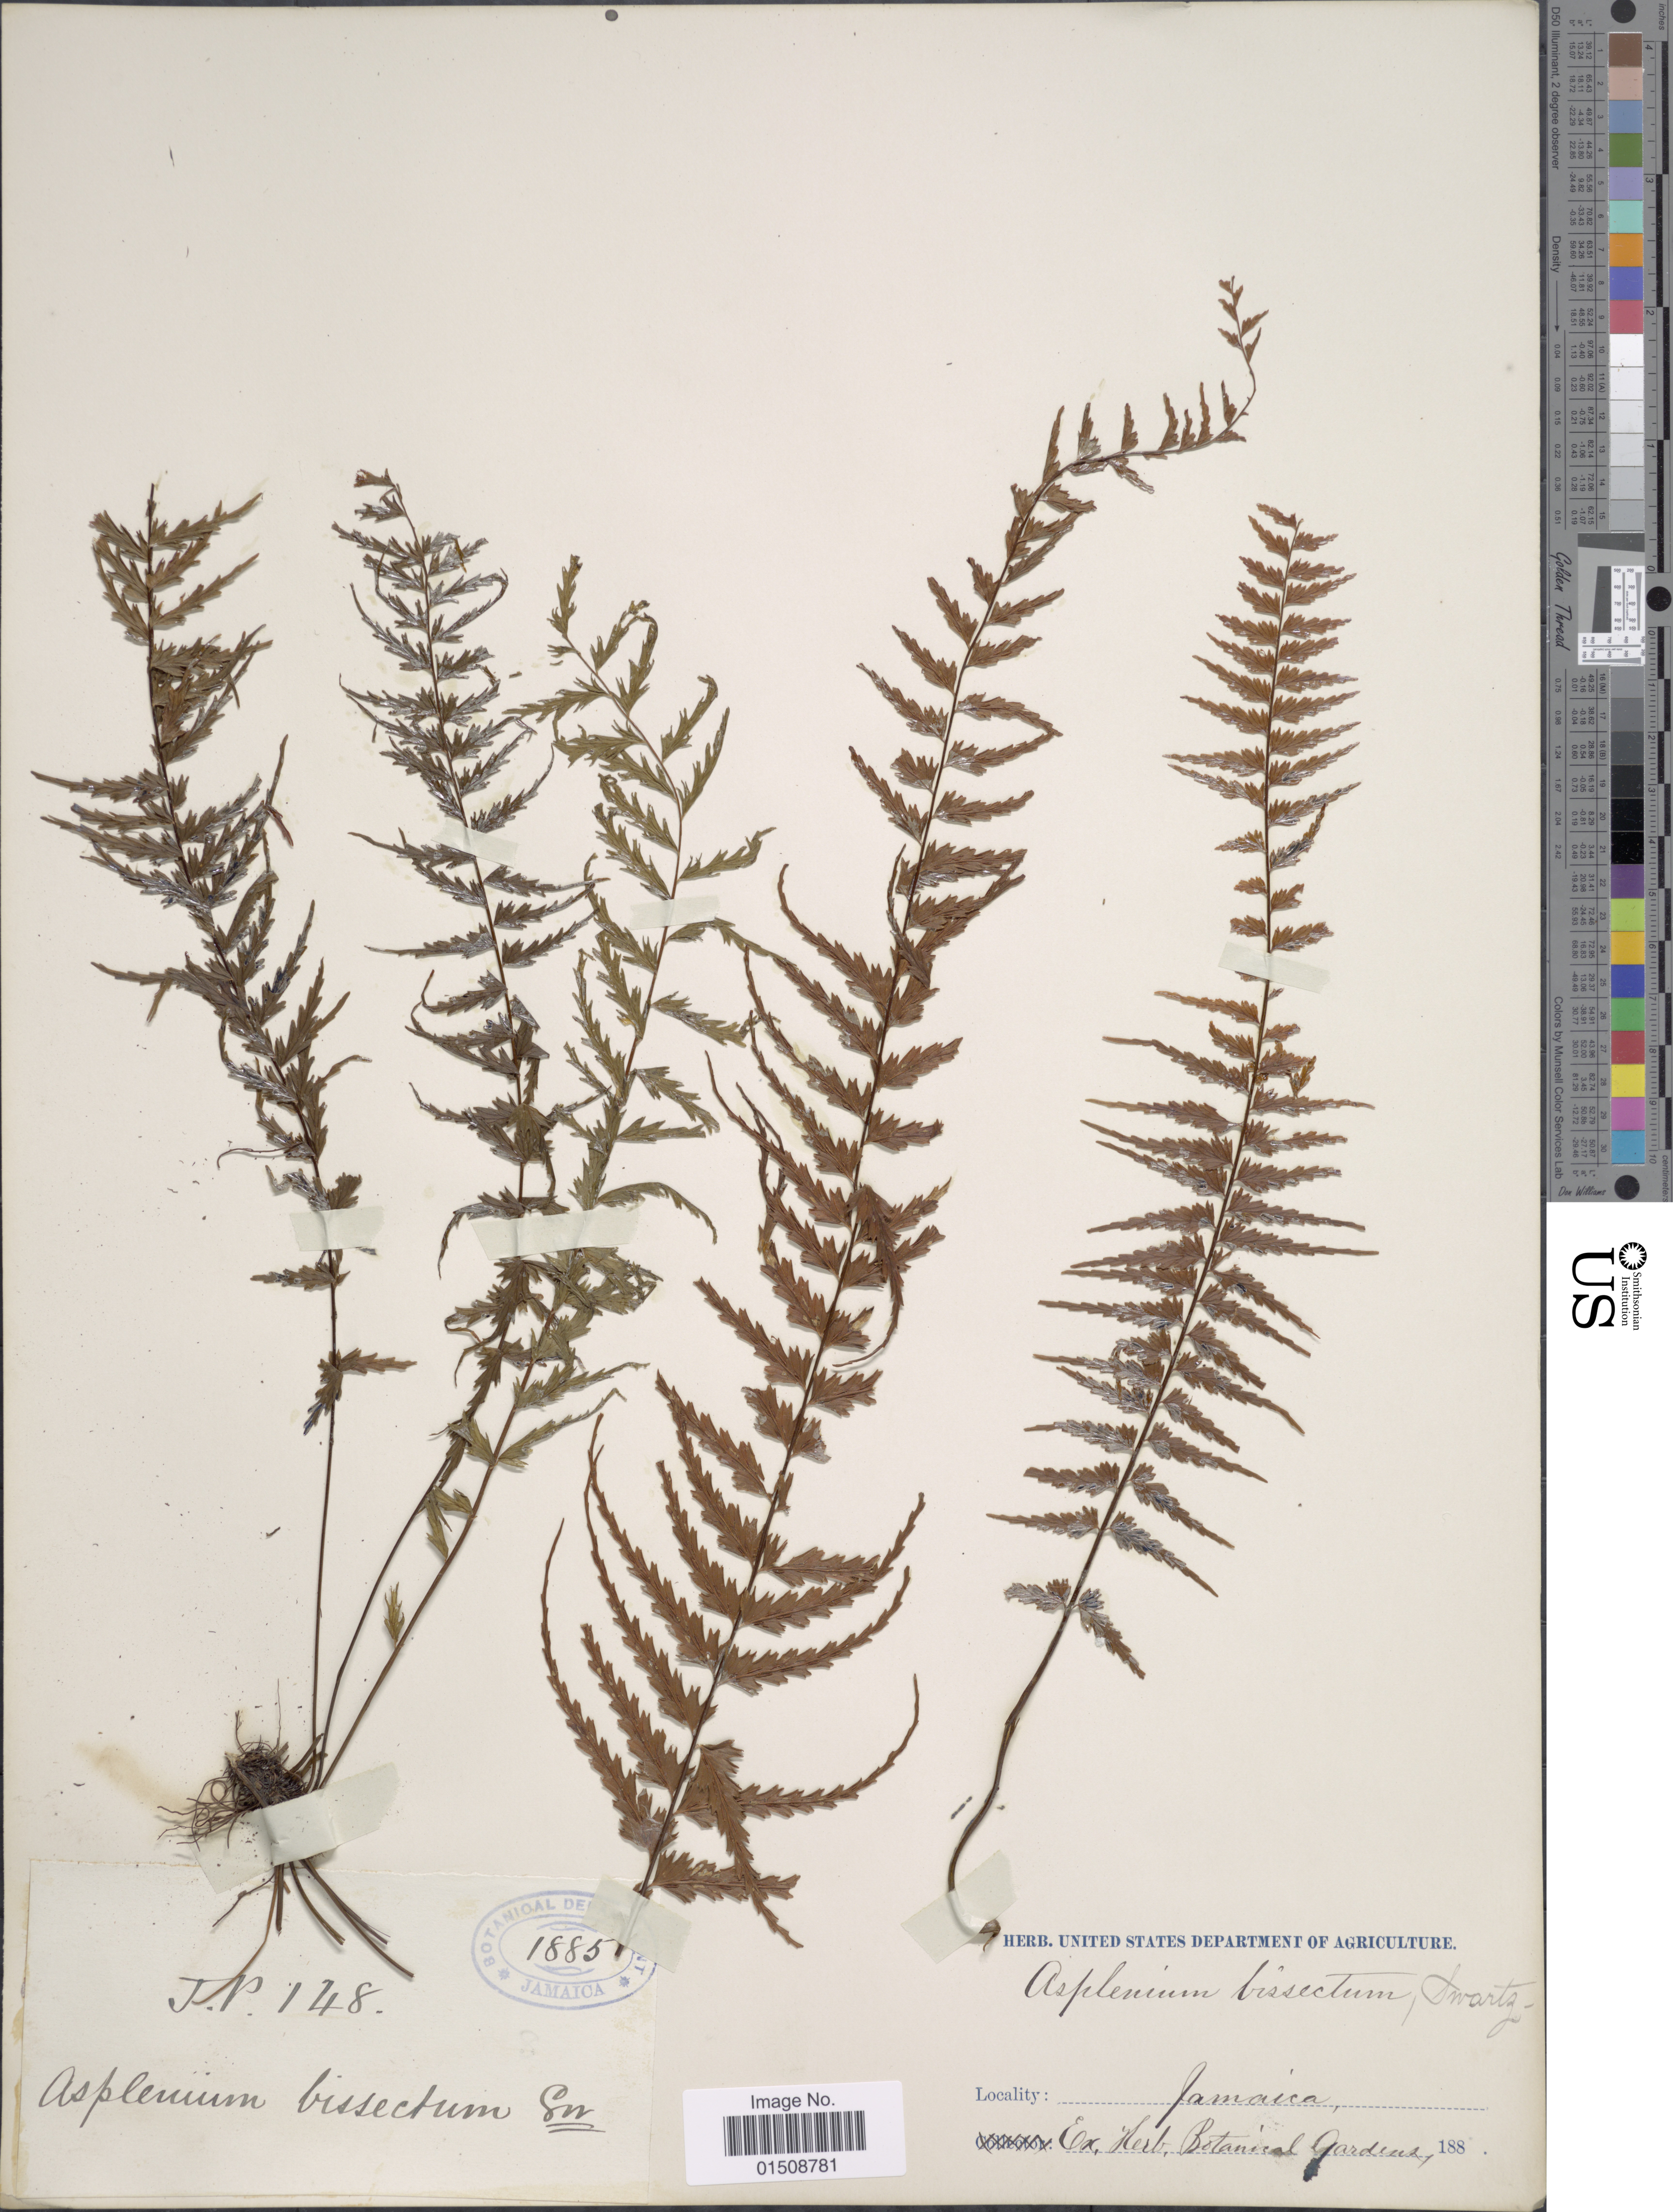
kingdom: Plantae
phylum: Tracheophyta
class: Polypodiopsida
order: Polypodiales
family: Aspleniaceae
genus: Asplenium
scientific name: Asplenium dissectum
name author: Brack. in Wilkes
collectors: J.P.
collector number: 148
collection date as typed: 188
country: Jamaica